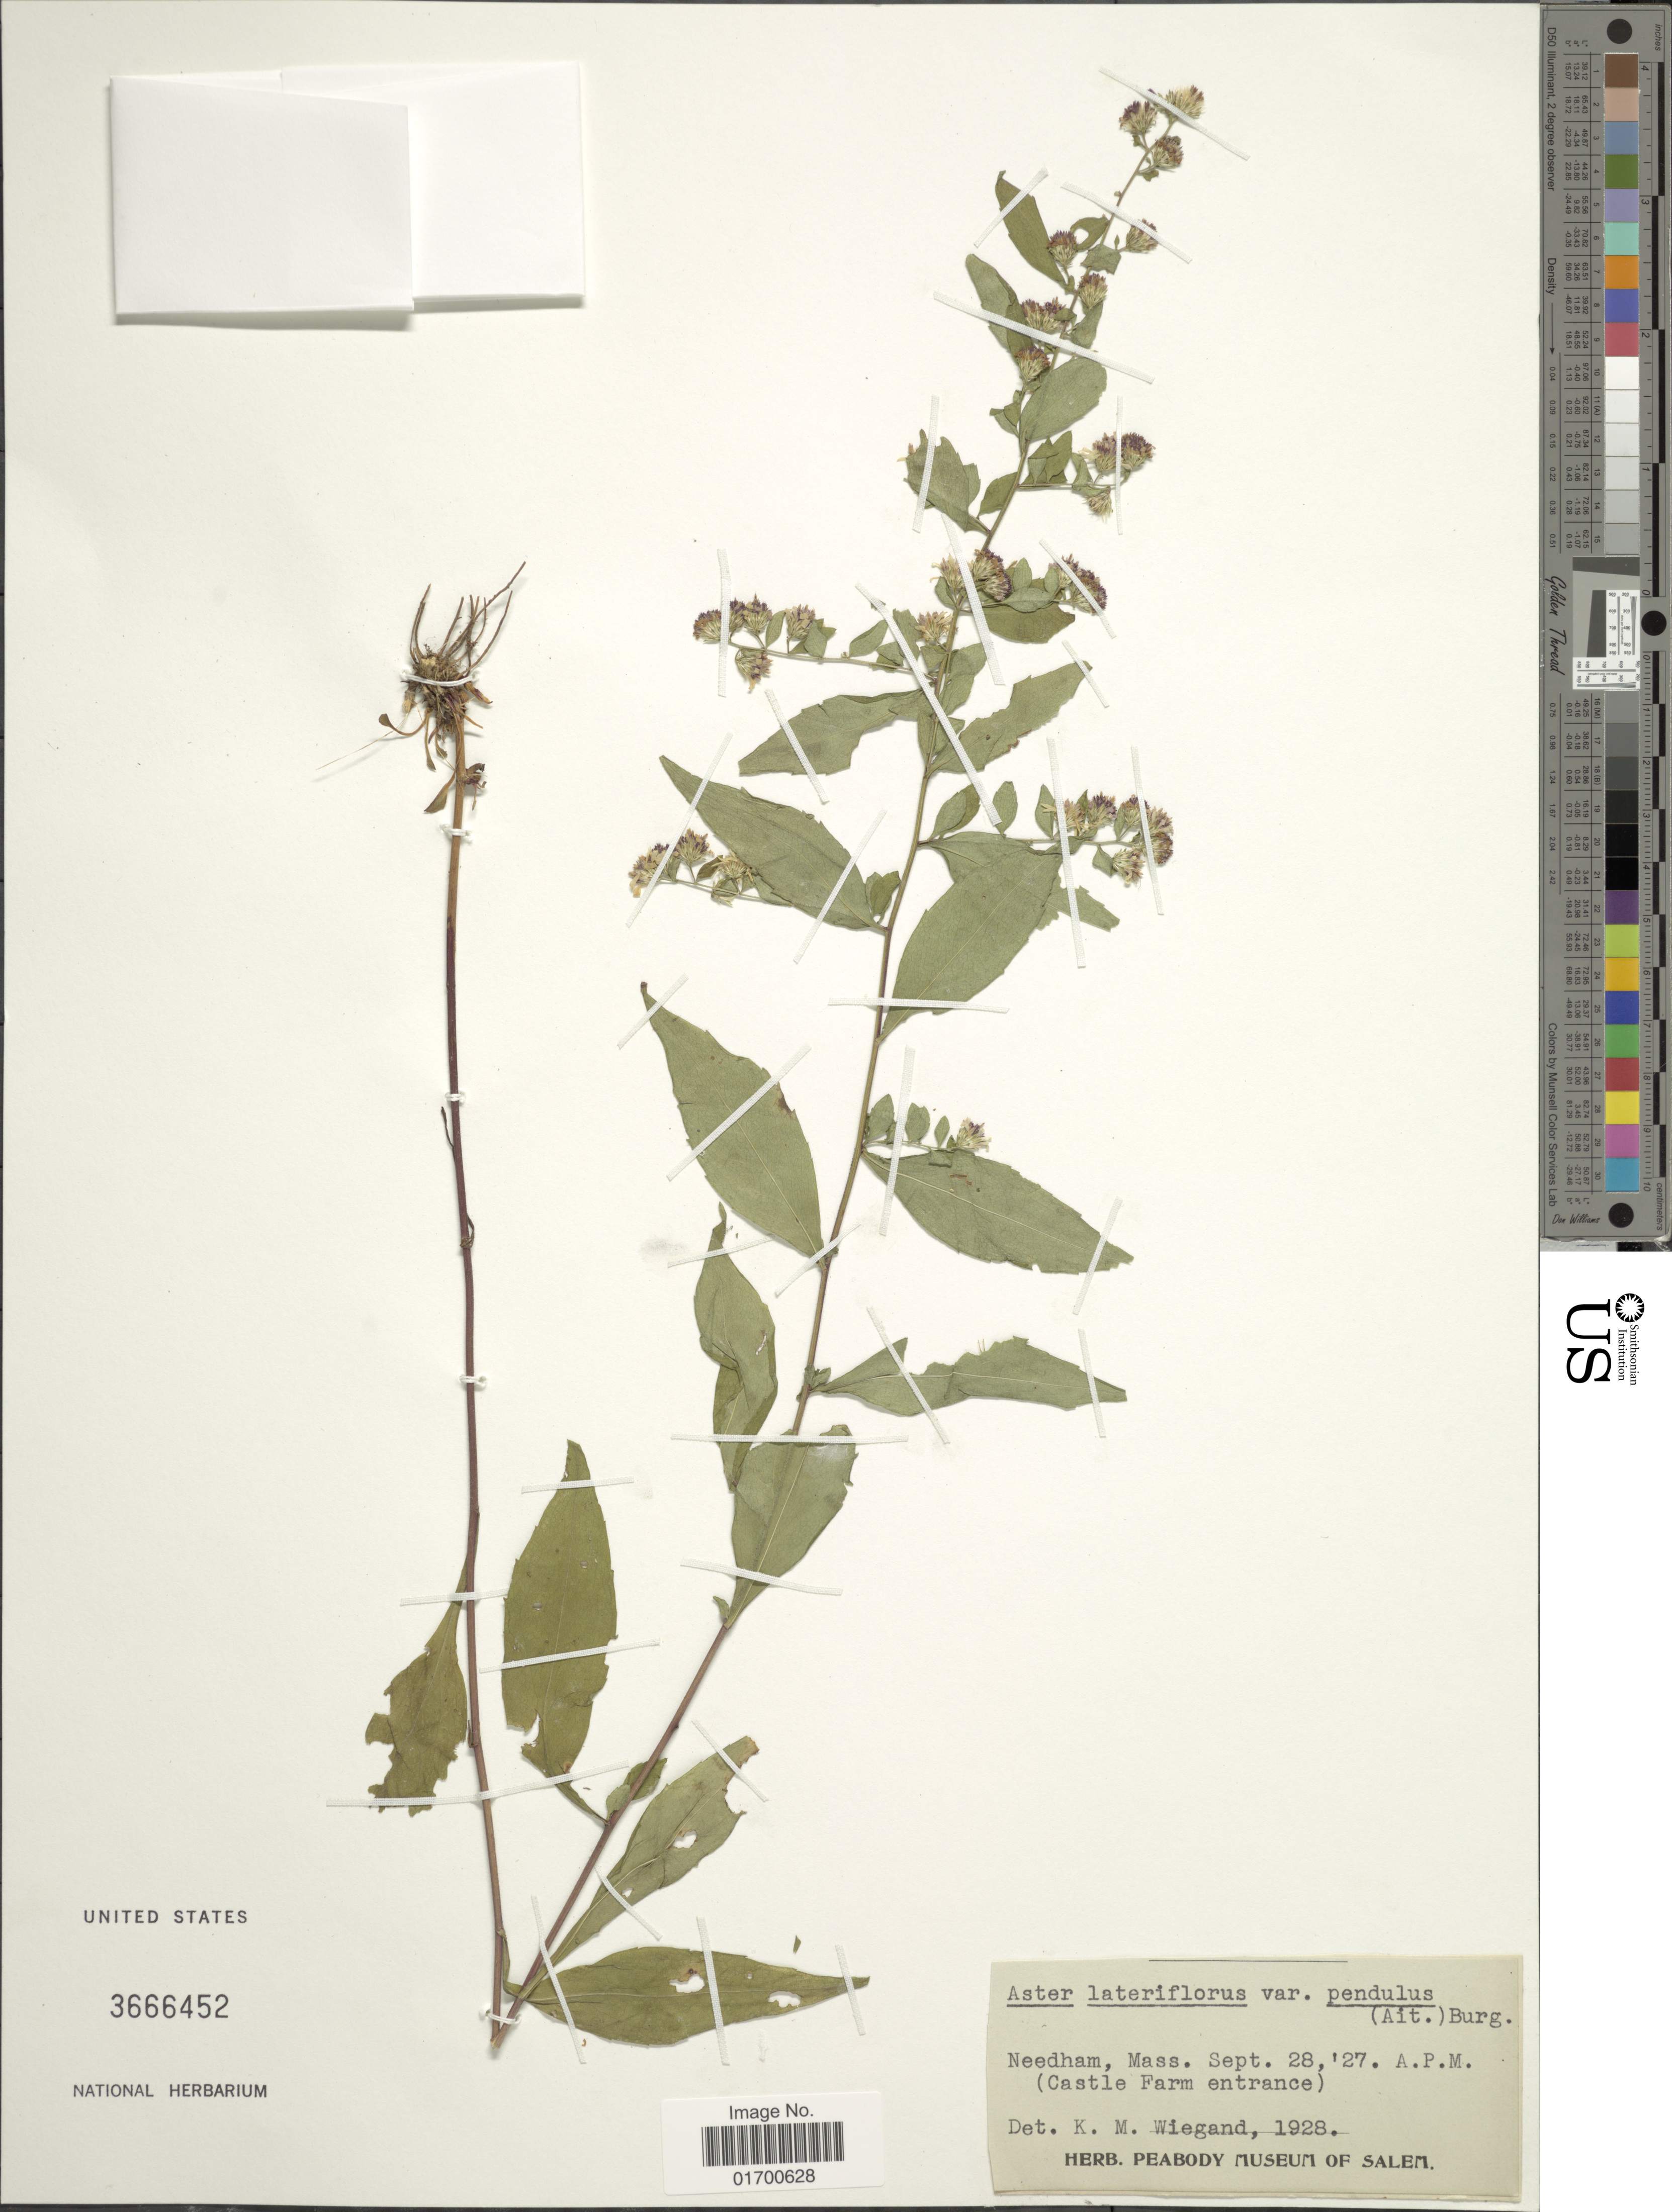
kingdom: Plantae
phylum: Tracheophyta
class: Magnoliopsida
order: Asterales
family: Asteraceae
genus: Symphyotrichum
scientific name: Symphyotrichum lateriflorum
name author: (L.) Á. Löve & D. Löve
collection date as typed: Transcribed d/m/y: 28/9/27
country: United States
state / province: Massachusetts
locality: Needham, Mass., Castle Farm Entrance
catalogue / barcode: US 3666452